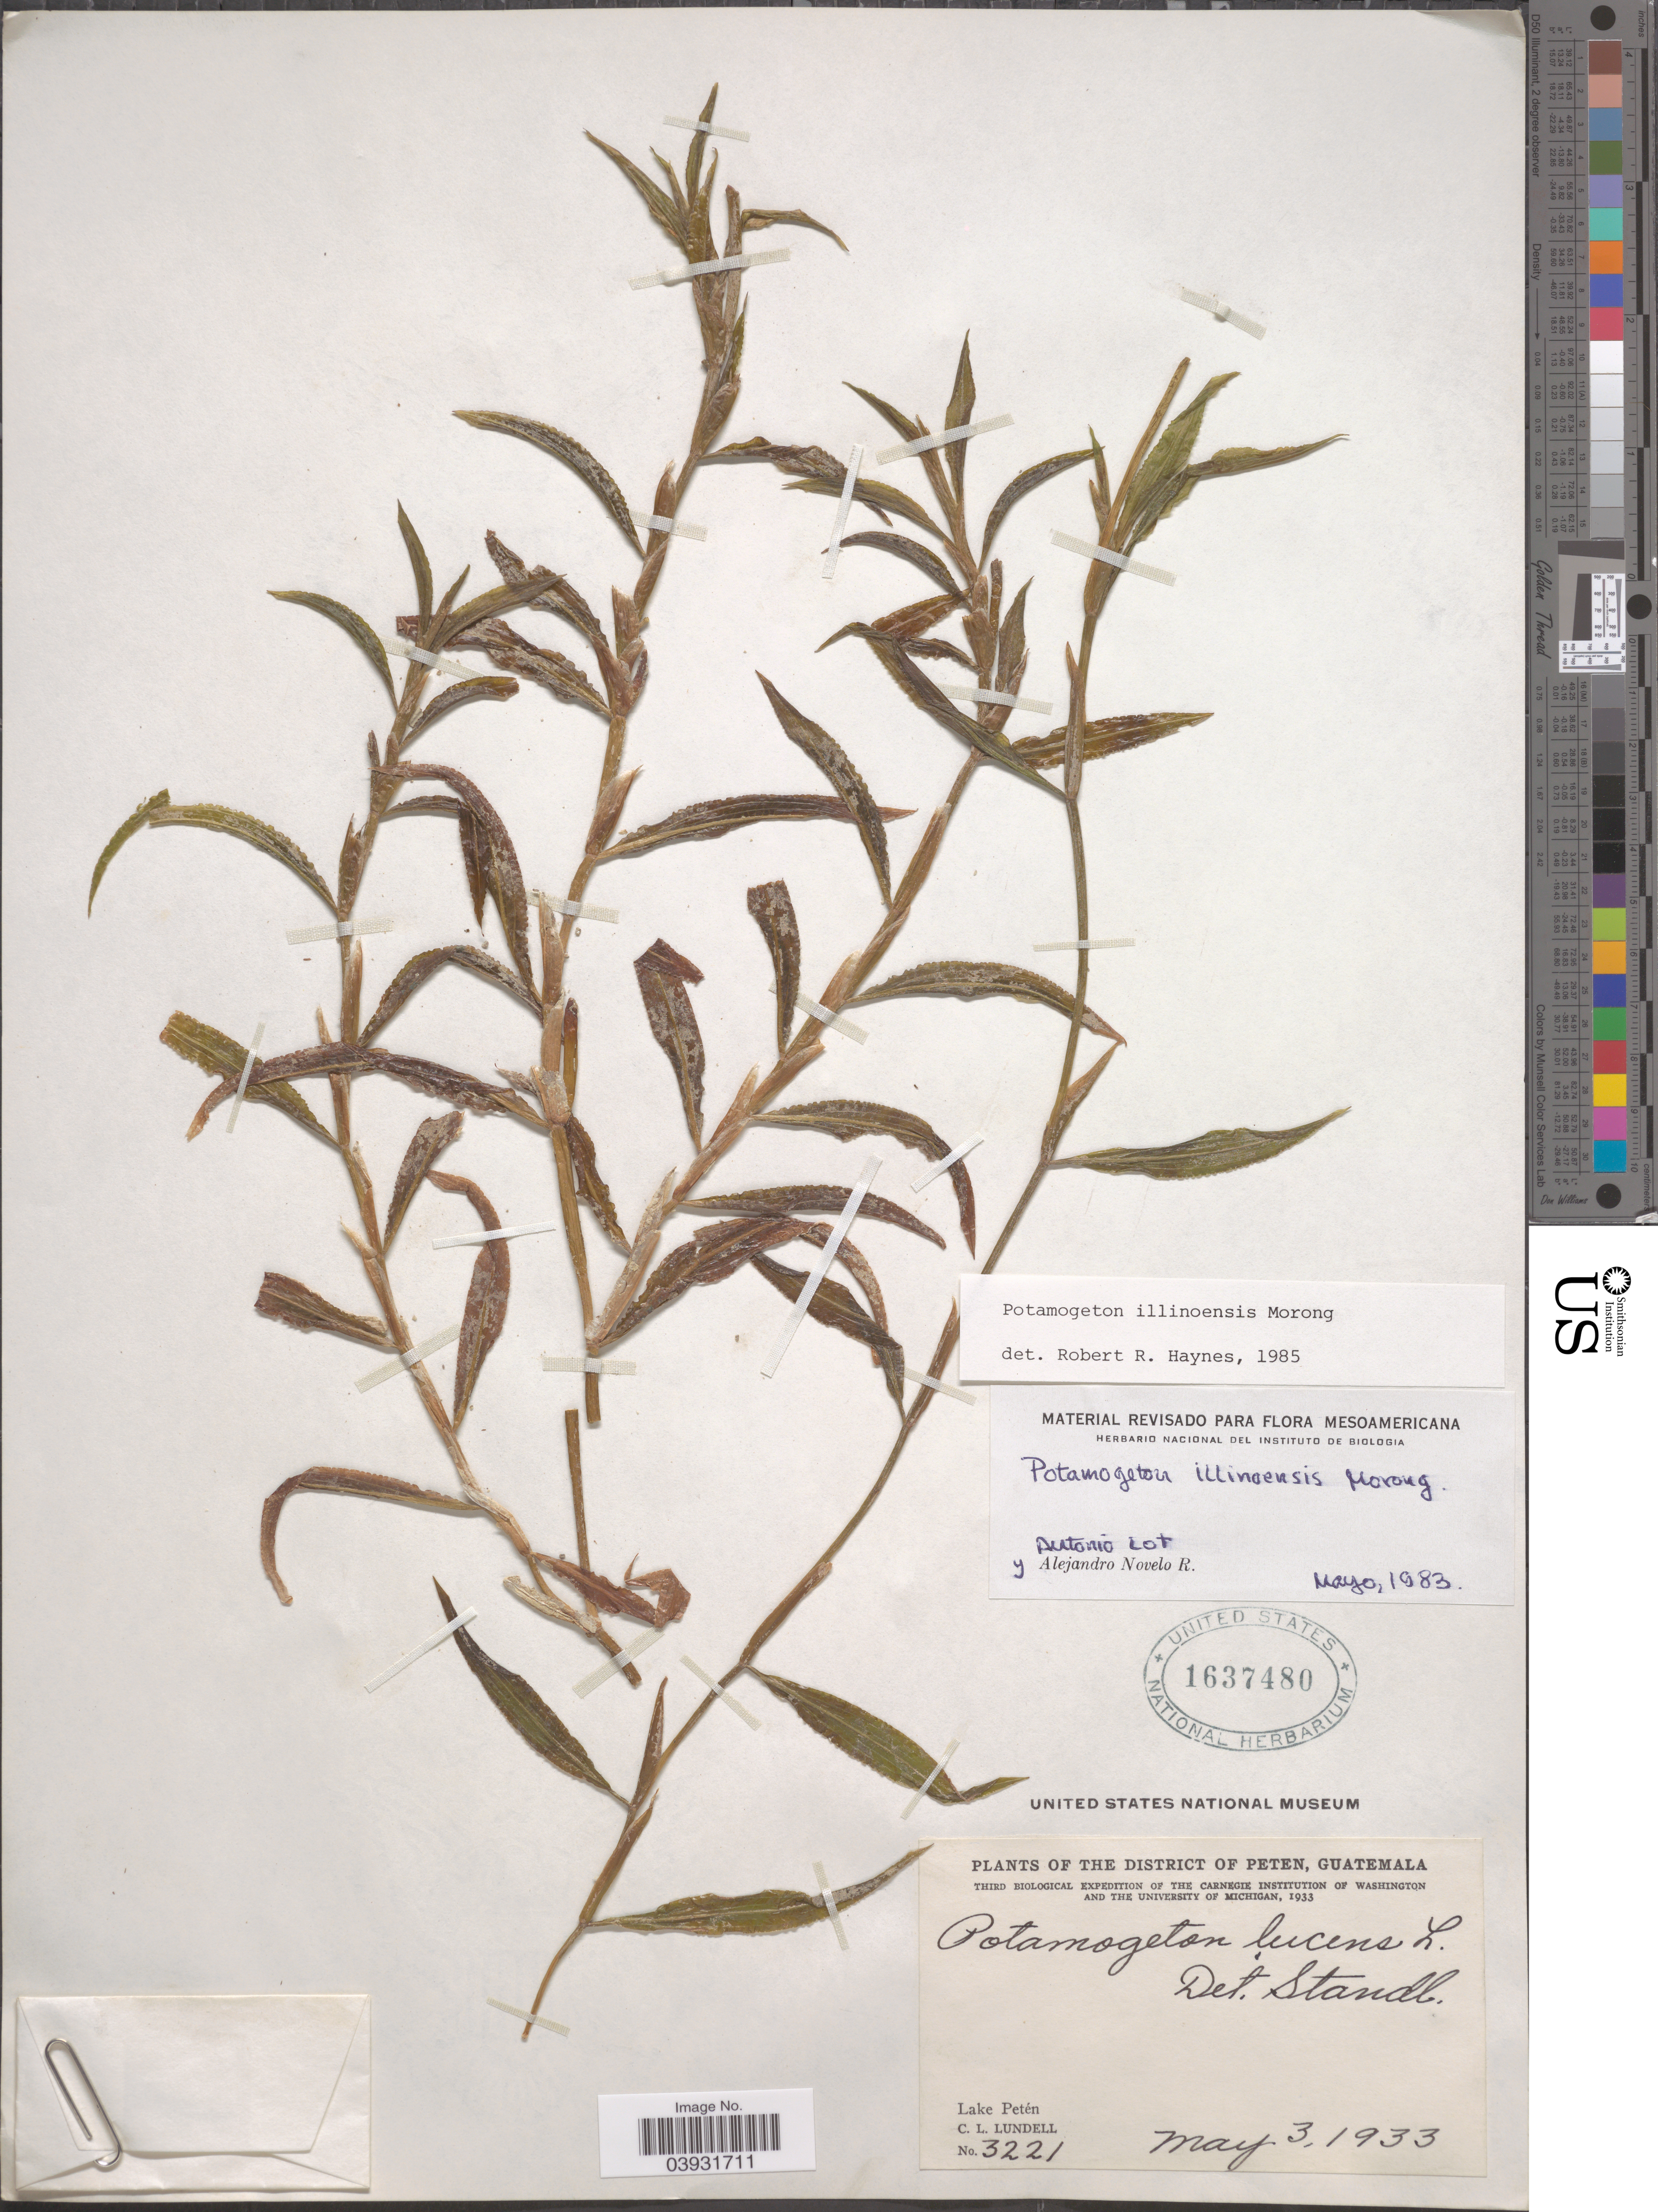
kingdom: Plantae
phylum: Tracheophyta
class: Liliopsida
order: Alismatales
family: Potamogetonaceae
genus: Potamogeton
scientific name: Potamogeton illinoensis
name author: Morong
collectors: C. L. Lundell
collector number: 3221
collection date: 1933-05-03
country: Guatemala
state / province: El Peten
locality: The District of Peten. Lake Petén.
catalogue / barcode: US 1637480